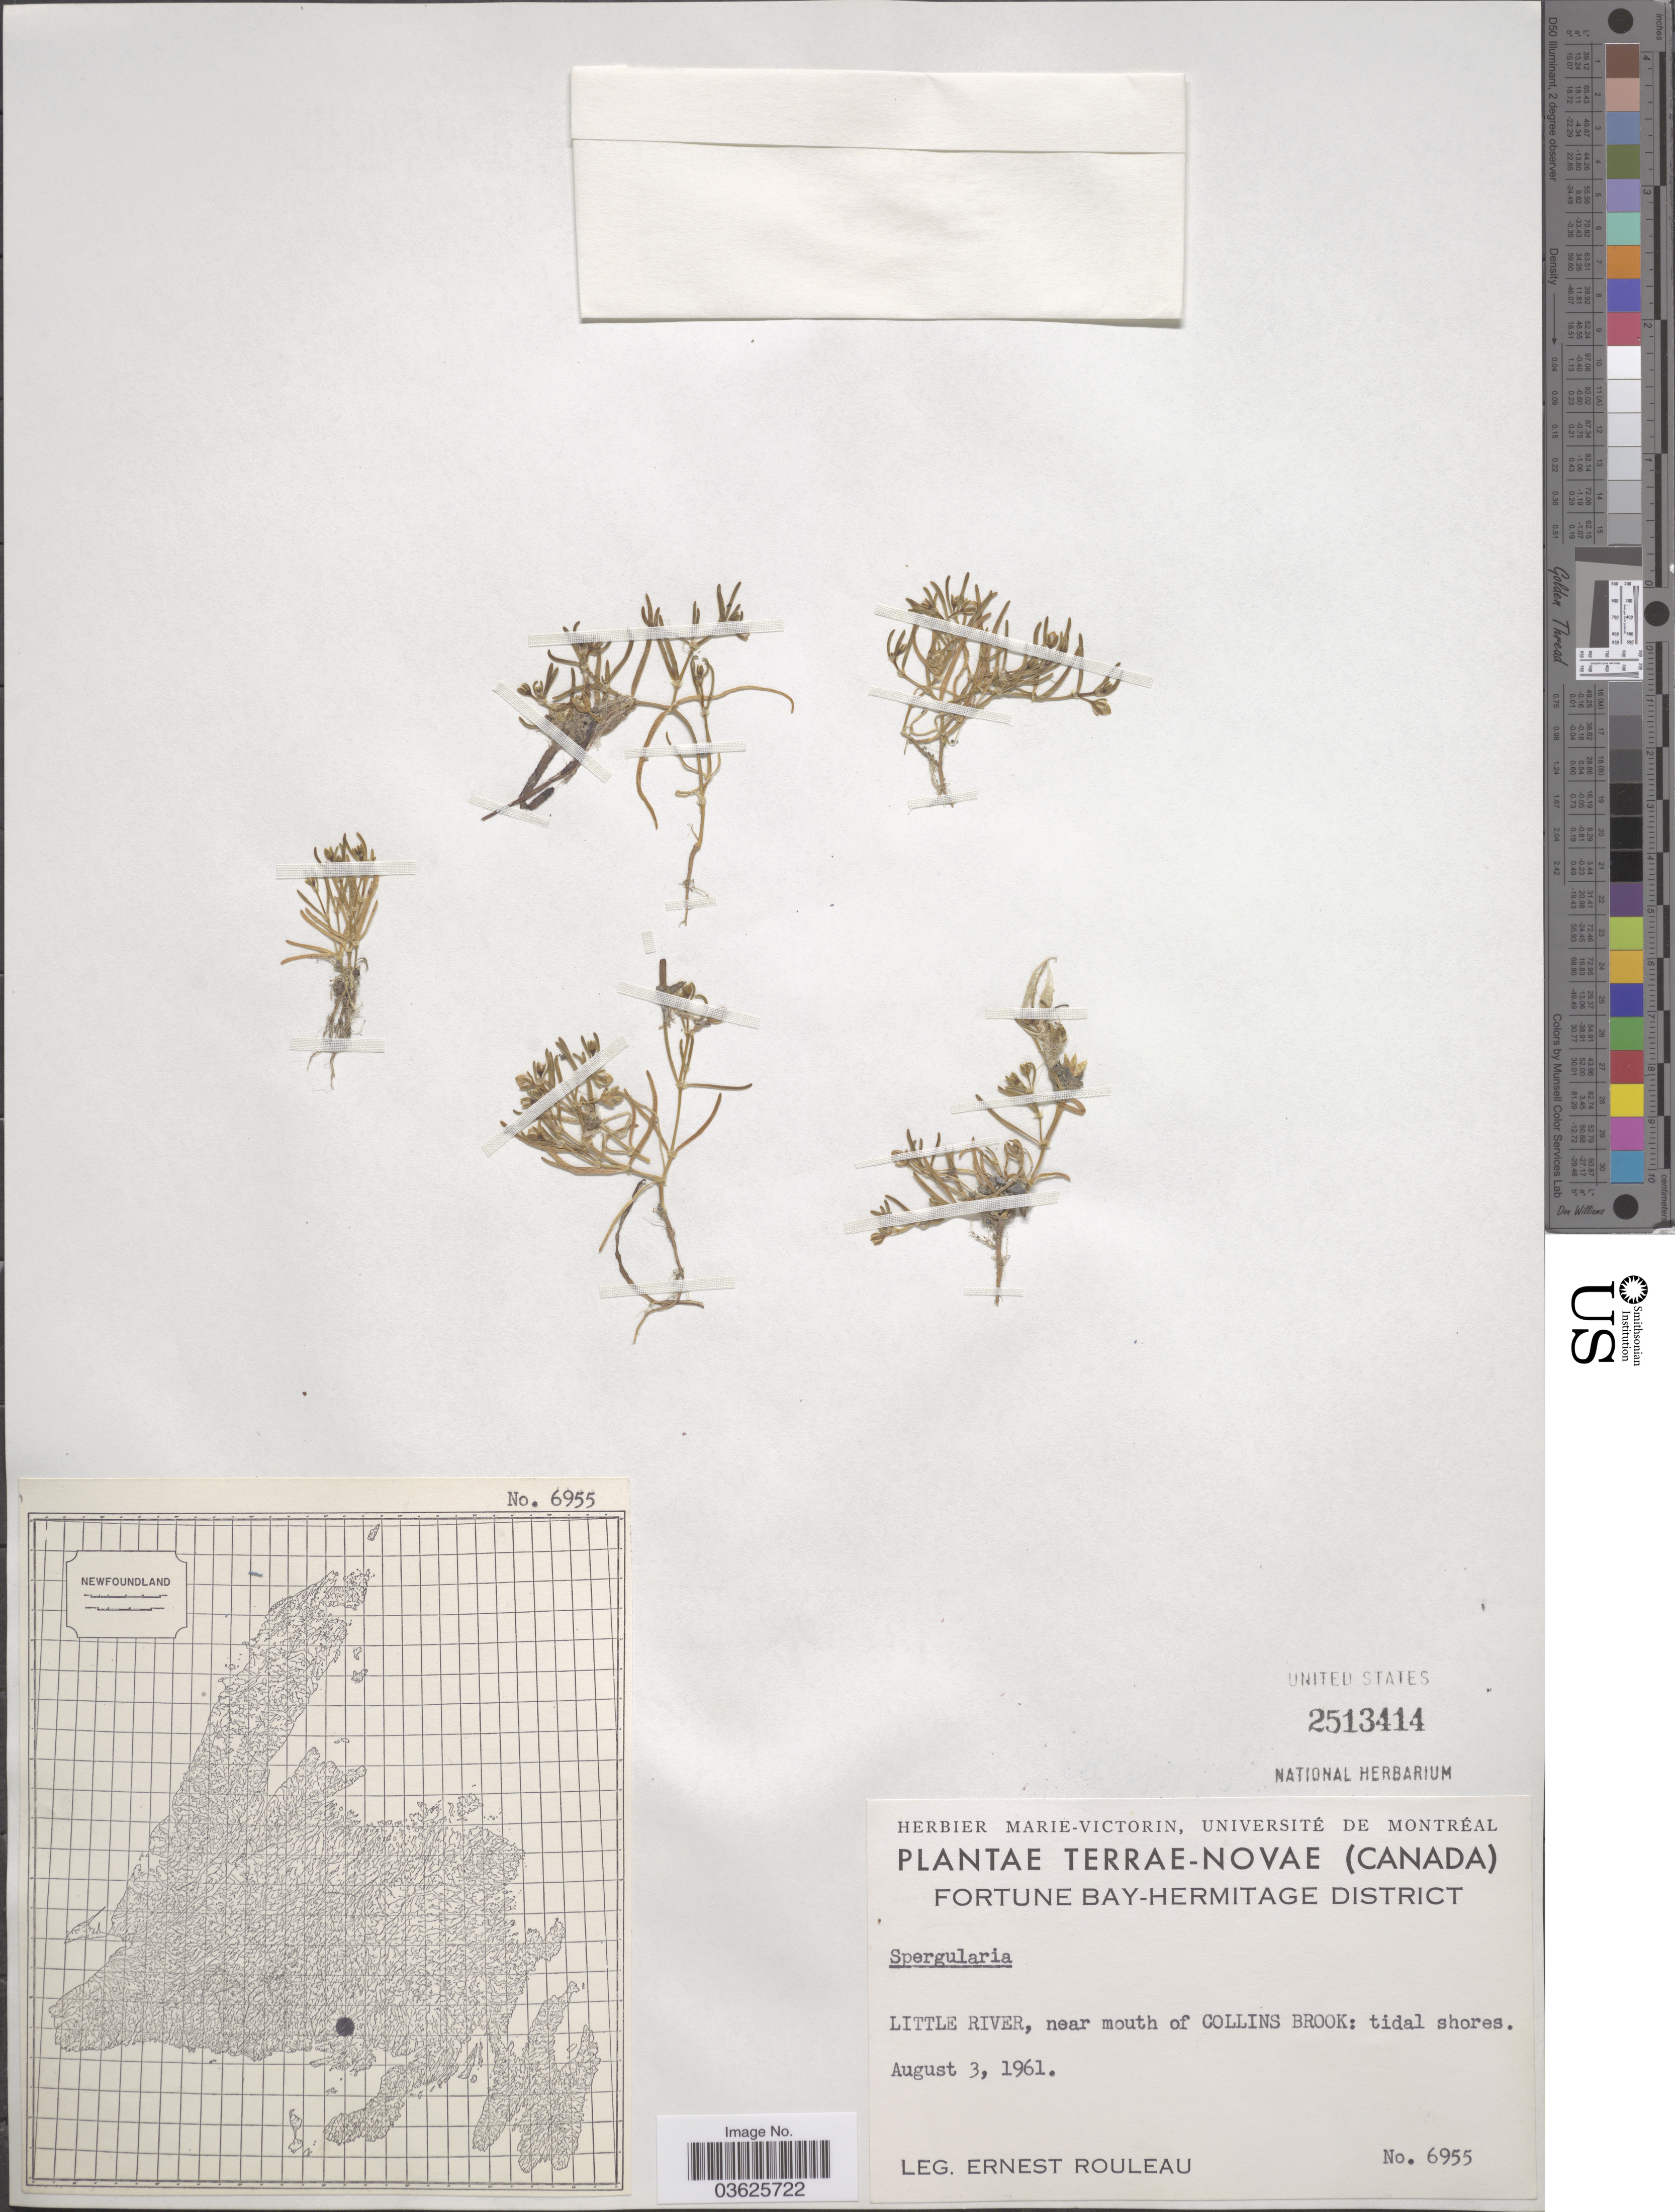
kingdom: Plantae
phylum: Tracheophyta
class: Magnoliopsida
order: Caryophyllales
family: Caryophyllaceae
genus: Spergularia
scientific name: Spergularia sp.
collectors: J. Rouleau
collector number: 6955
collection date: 1961-08-03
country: Canada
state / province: Newfoundland and Labrador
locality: Terræ-Novæ, Fortune Bay-Hermitage District. Little River, near mouth of Collins Brook: tidal shores.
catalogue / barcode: US 2513414